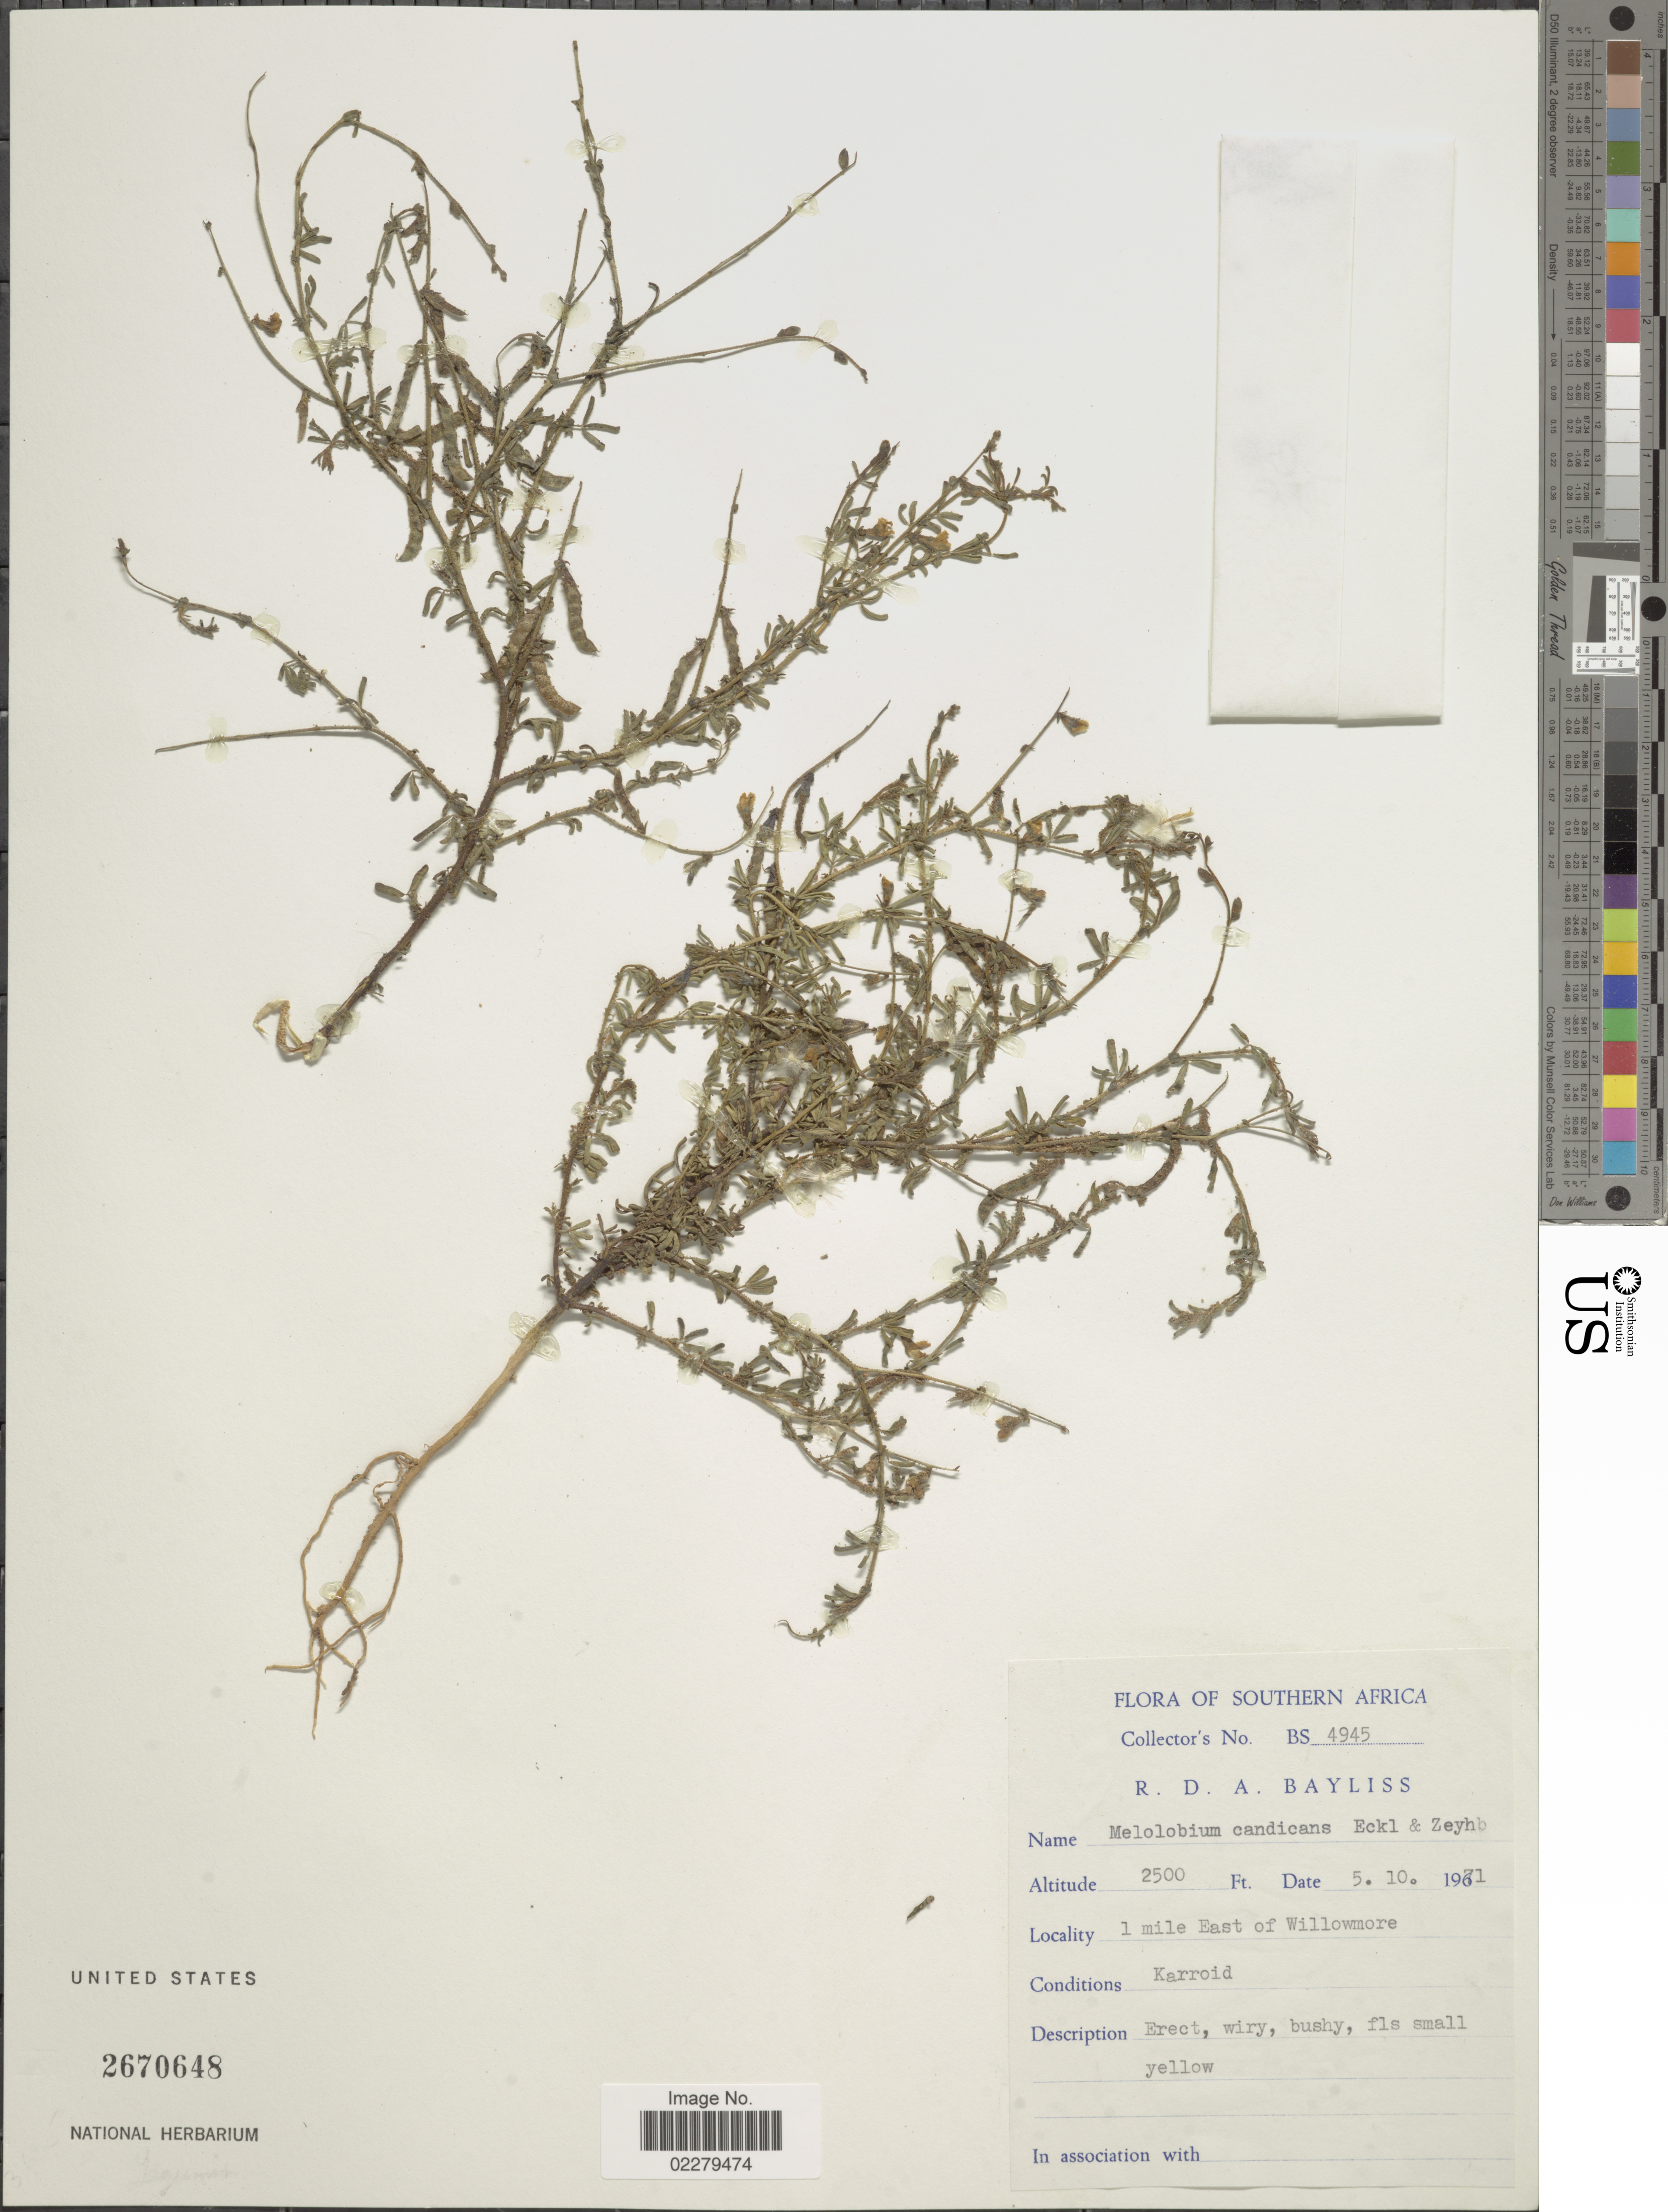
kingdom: Plantae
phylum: Tracheophyta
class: Magnoliopsida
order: Fabales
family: Fabaceae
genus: Melolobium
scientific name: Melolobium candicans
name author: Eckl. & Zeyh.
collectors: R. Bayliss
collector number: BS4945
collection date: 1971-10-05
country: South Africa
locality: Southern Africa. 1 mile East of Willowmore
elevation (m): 762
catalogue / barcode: US 2670648